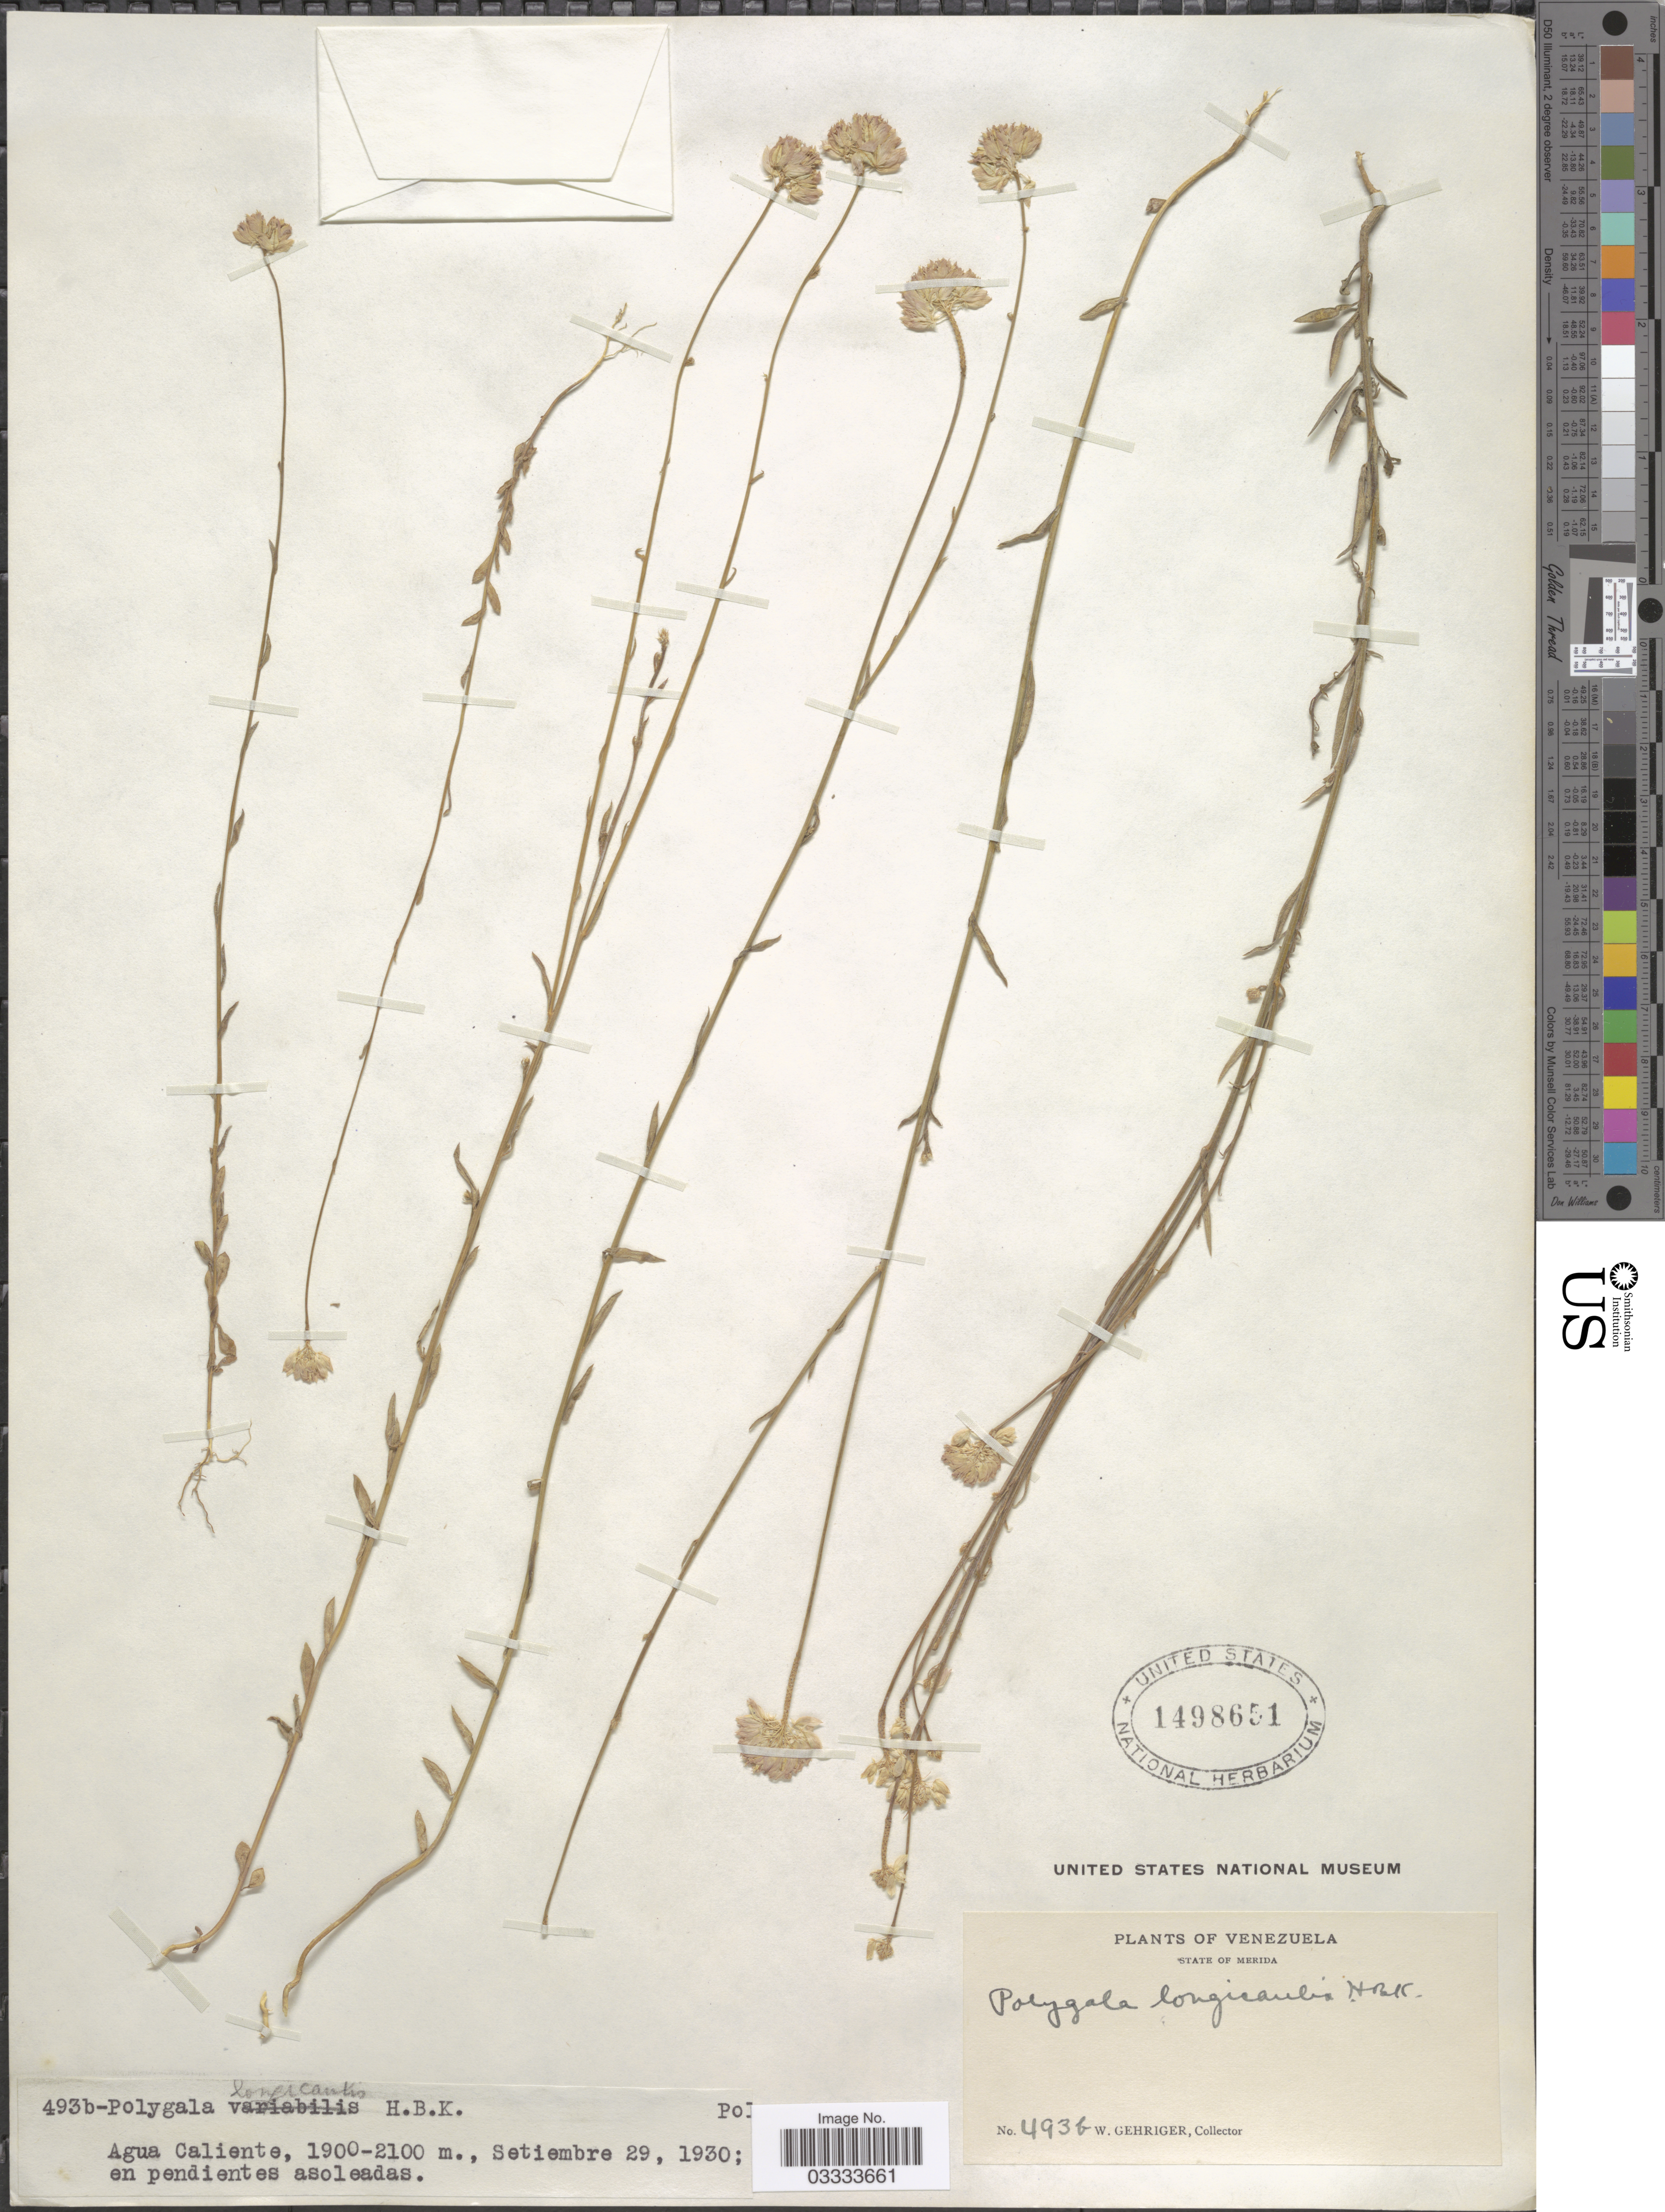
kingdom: Plantae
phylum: Tracheophyta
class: Magnoliopsida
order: Fabales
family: Polygalaceae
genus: Polygala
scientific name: Polygala longicaulis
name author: Kunth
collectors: W. Gehriger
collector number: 493b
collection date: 1930-09-29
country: Venezuela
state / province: Mérida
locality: Agua Caliente.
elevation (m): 1900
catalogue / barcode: US 1498651